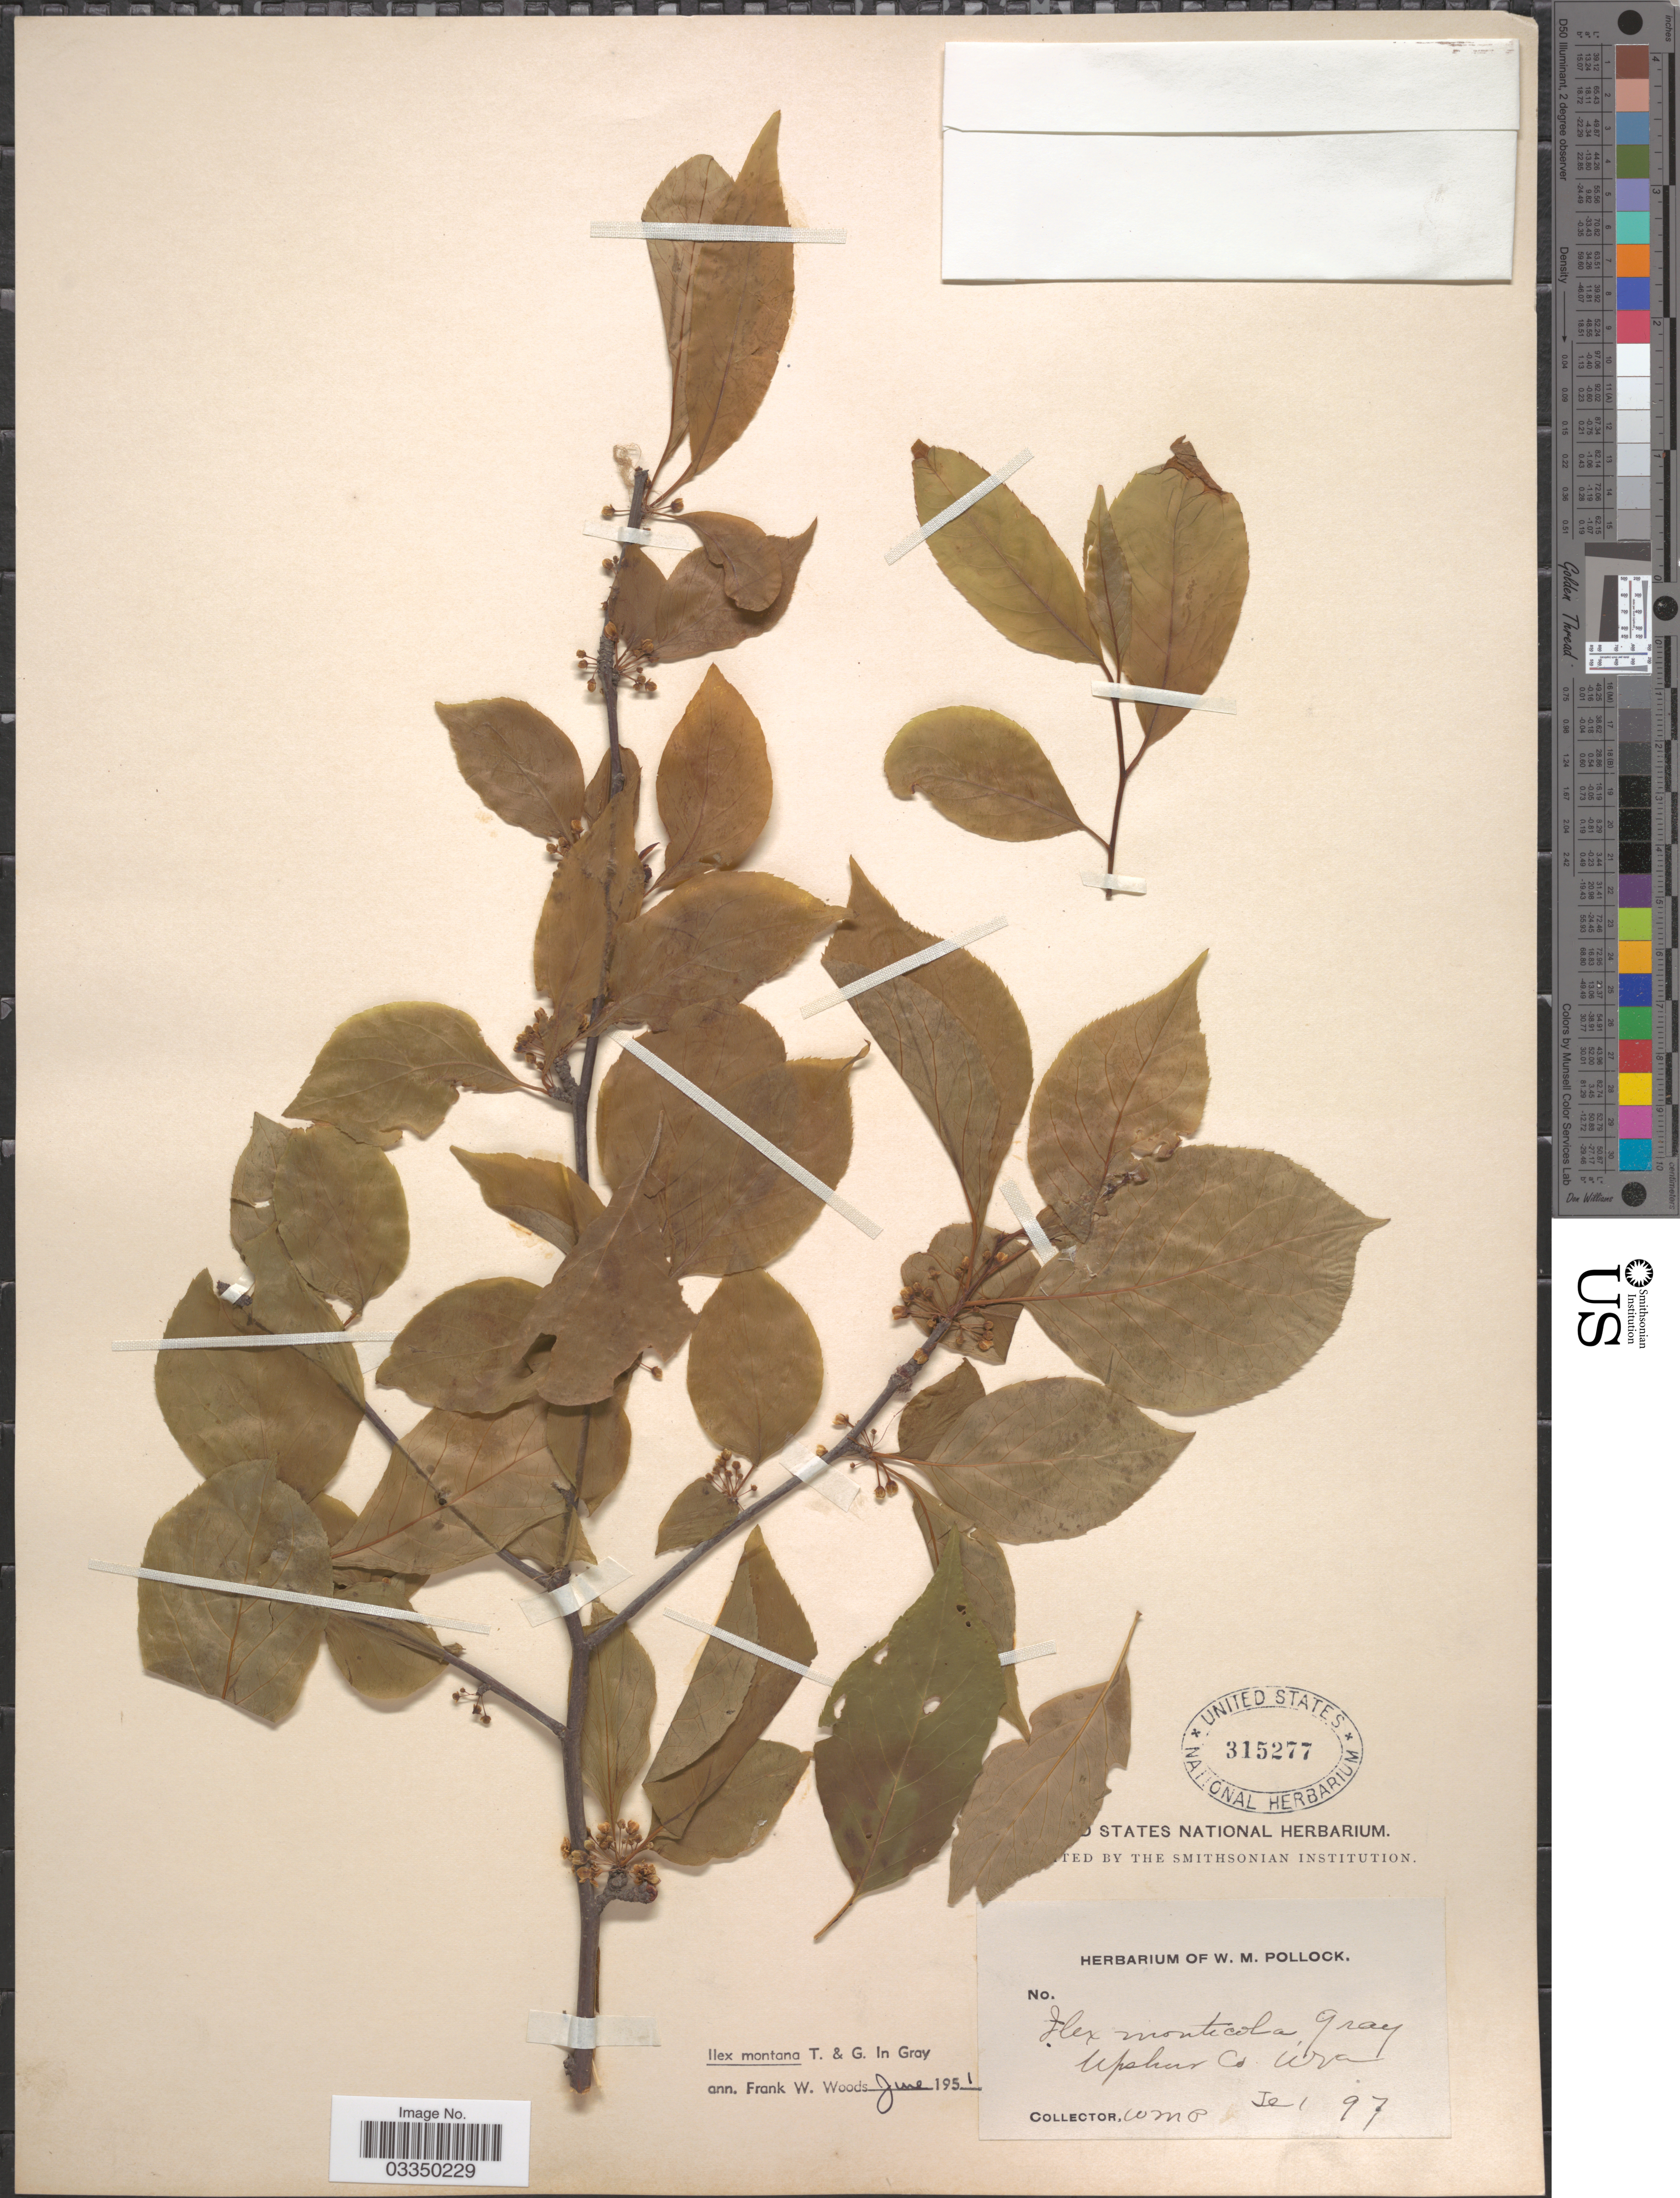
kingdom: Plantae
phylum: Tracheophyta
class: Magnoliopsida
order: Aquifoliales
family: Aquifoliaceae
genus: Ilex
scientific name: Ilex montana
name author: Torr. & A. Gray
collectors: W. M. Pollock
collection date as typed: Transcribed d/m/y: 1/6/97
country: United States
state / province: West Virginia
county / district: Upshur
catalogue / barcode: US 315277